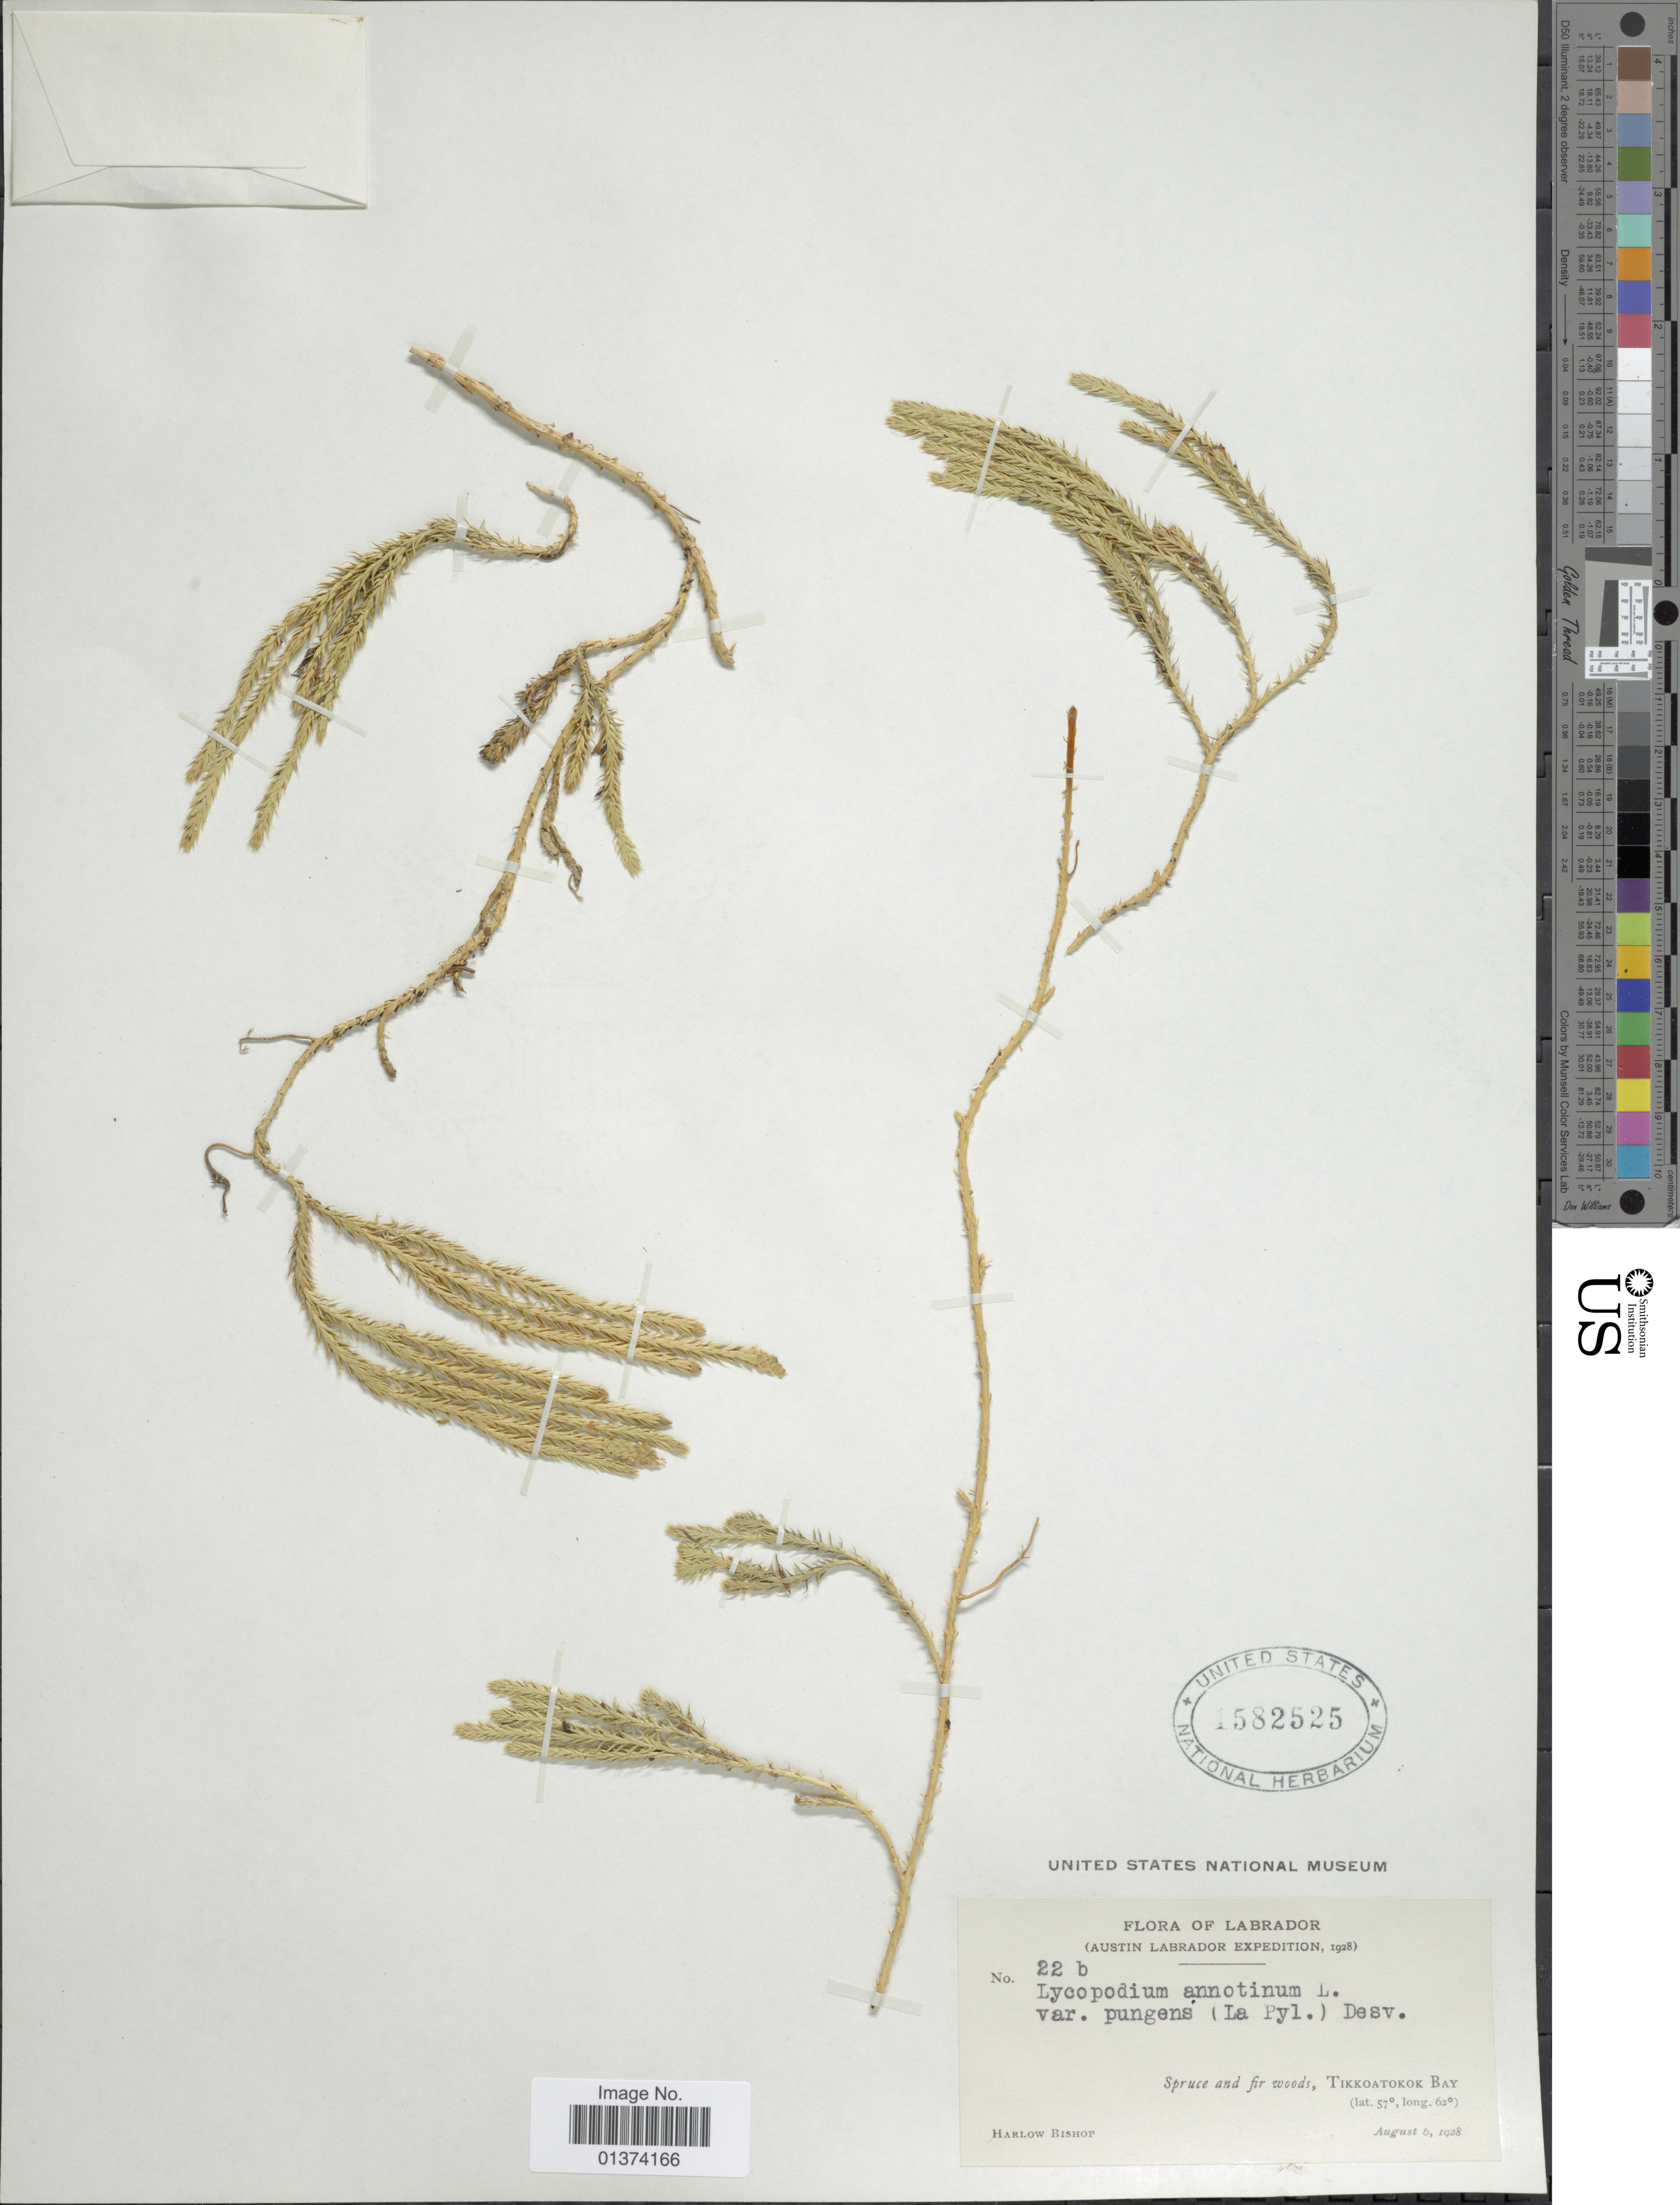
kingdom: Plantae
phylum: Tracheophyta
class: Lycopodiopsida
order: Lycopodiales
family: Lycopodiaceae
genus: Spinulum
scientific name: Spinulum annotinum subsp. annotinum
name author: (L.) A. Haines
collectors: H. Bishop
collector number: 22 b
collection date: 1928-08-06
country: Canada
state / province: Newfoundland and Labrador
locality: Labrador, Spruce and fir woods, Tikkoatokok Bay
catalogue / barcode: US 1582525